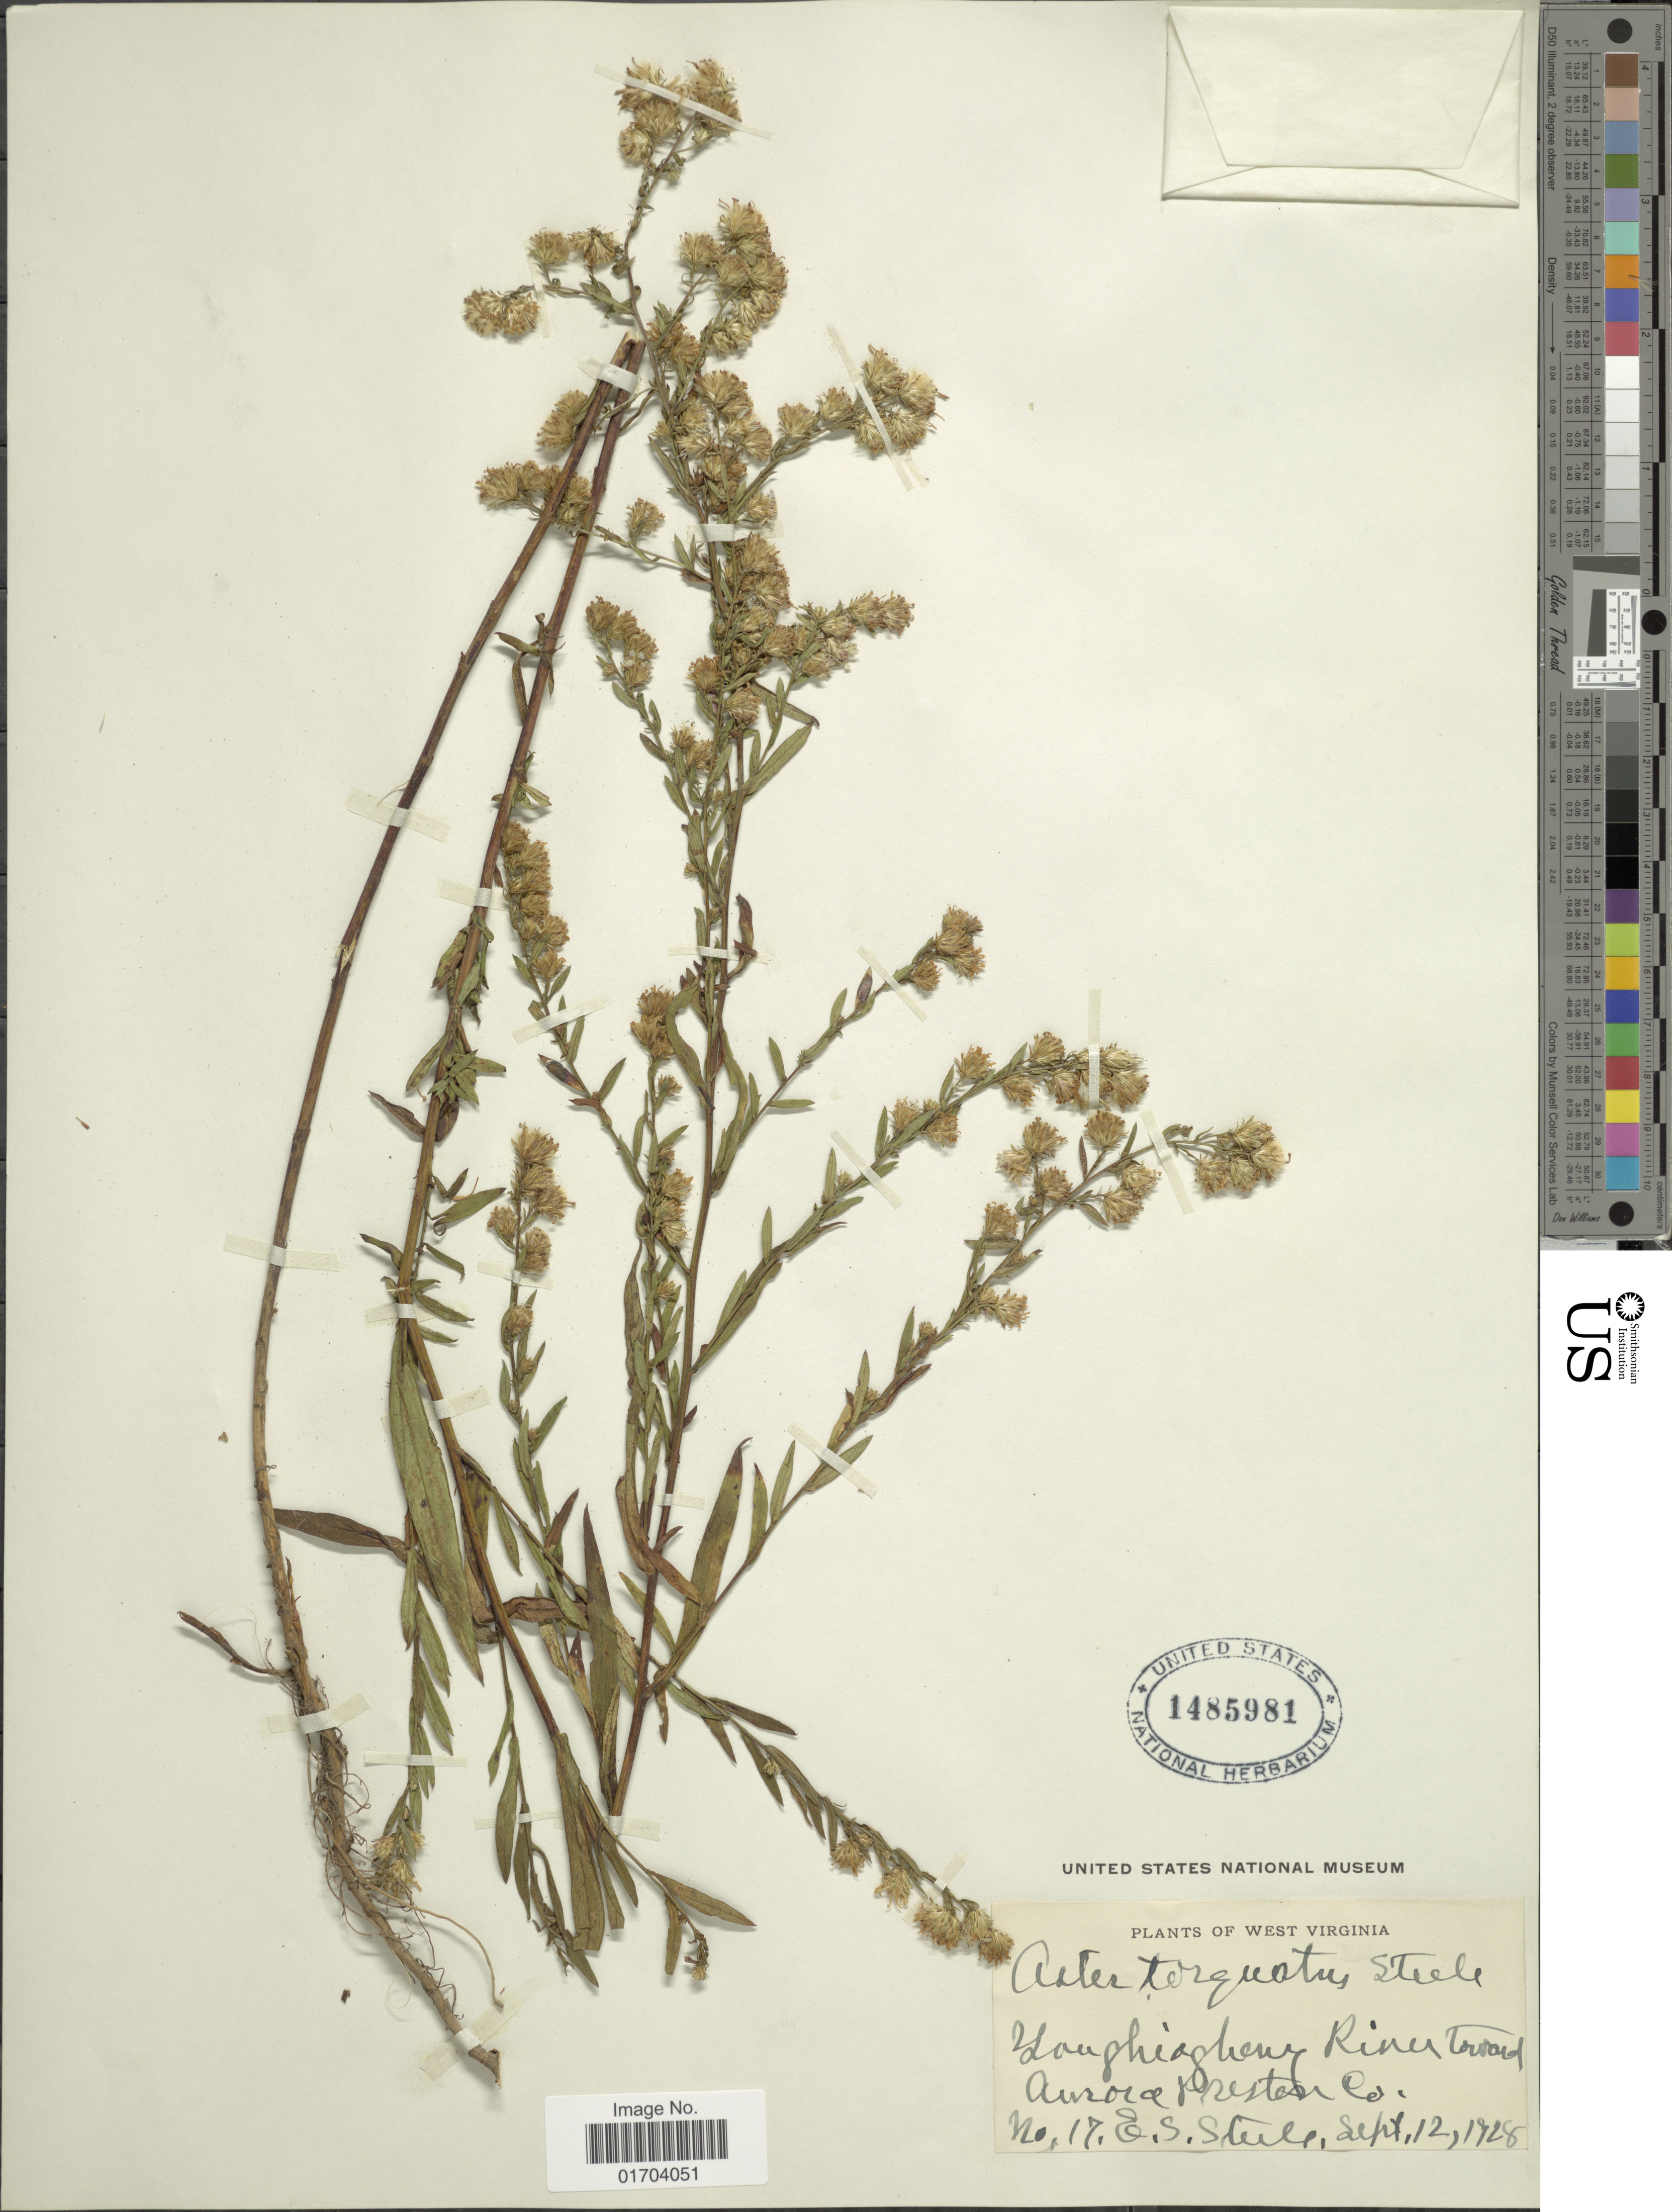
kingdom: Plantae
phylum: Tracheophyta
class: Magnoliopsida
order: Asterales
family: Asteraceae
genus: Aster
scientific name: Aster torquatus E.S. Steele sp. nov. ined.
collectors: E. Steele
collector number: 17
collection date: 1928-09-12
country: United States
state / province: West Virginia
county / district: Preston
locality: Youghiogheny River, toward Aurora.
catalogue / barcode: US 1485981